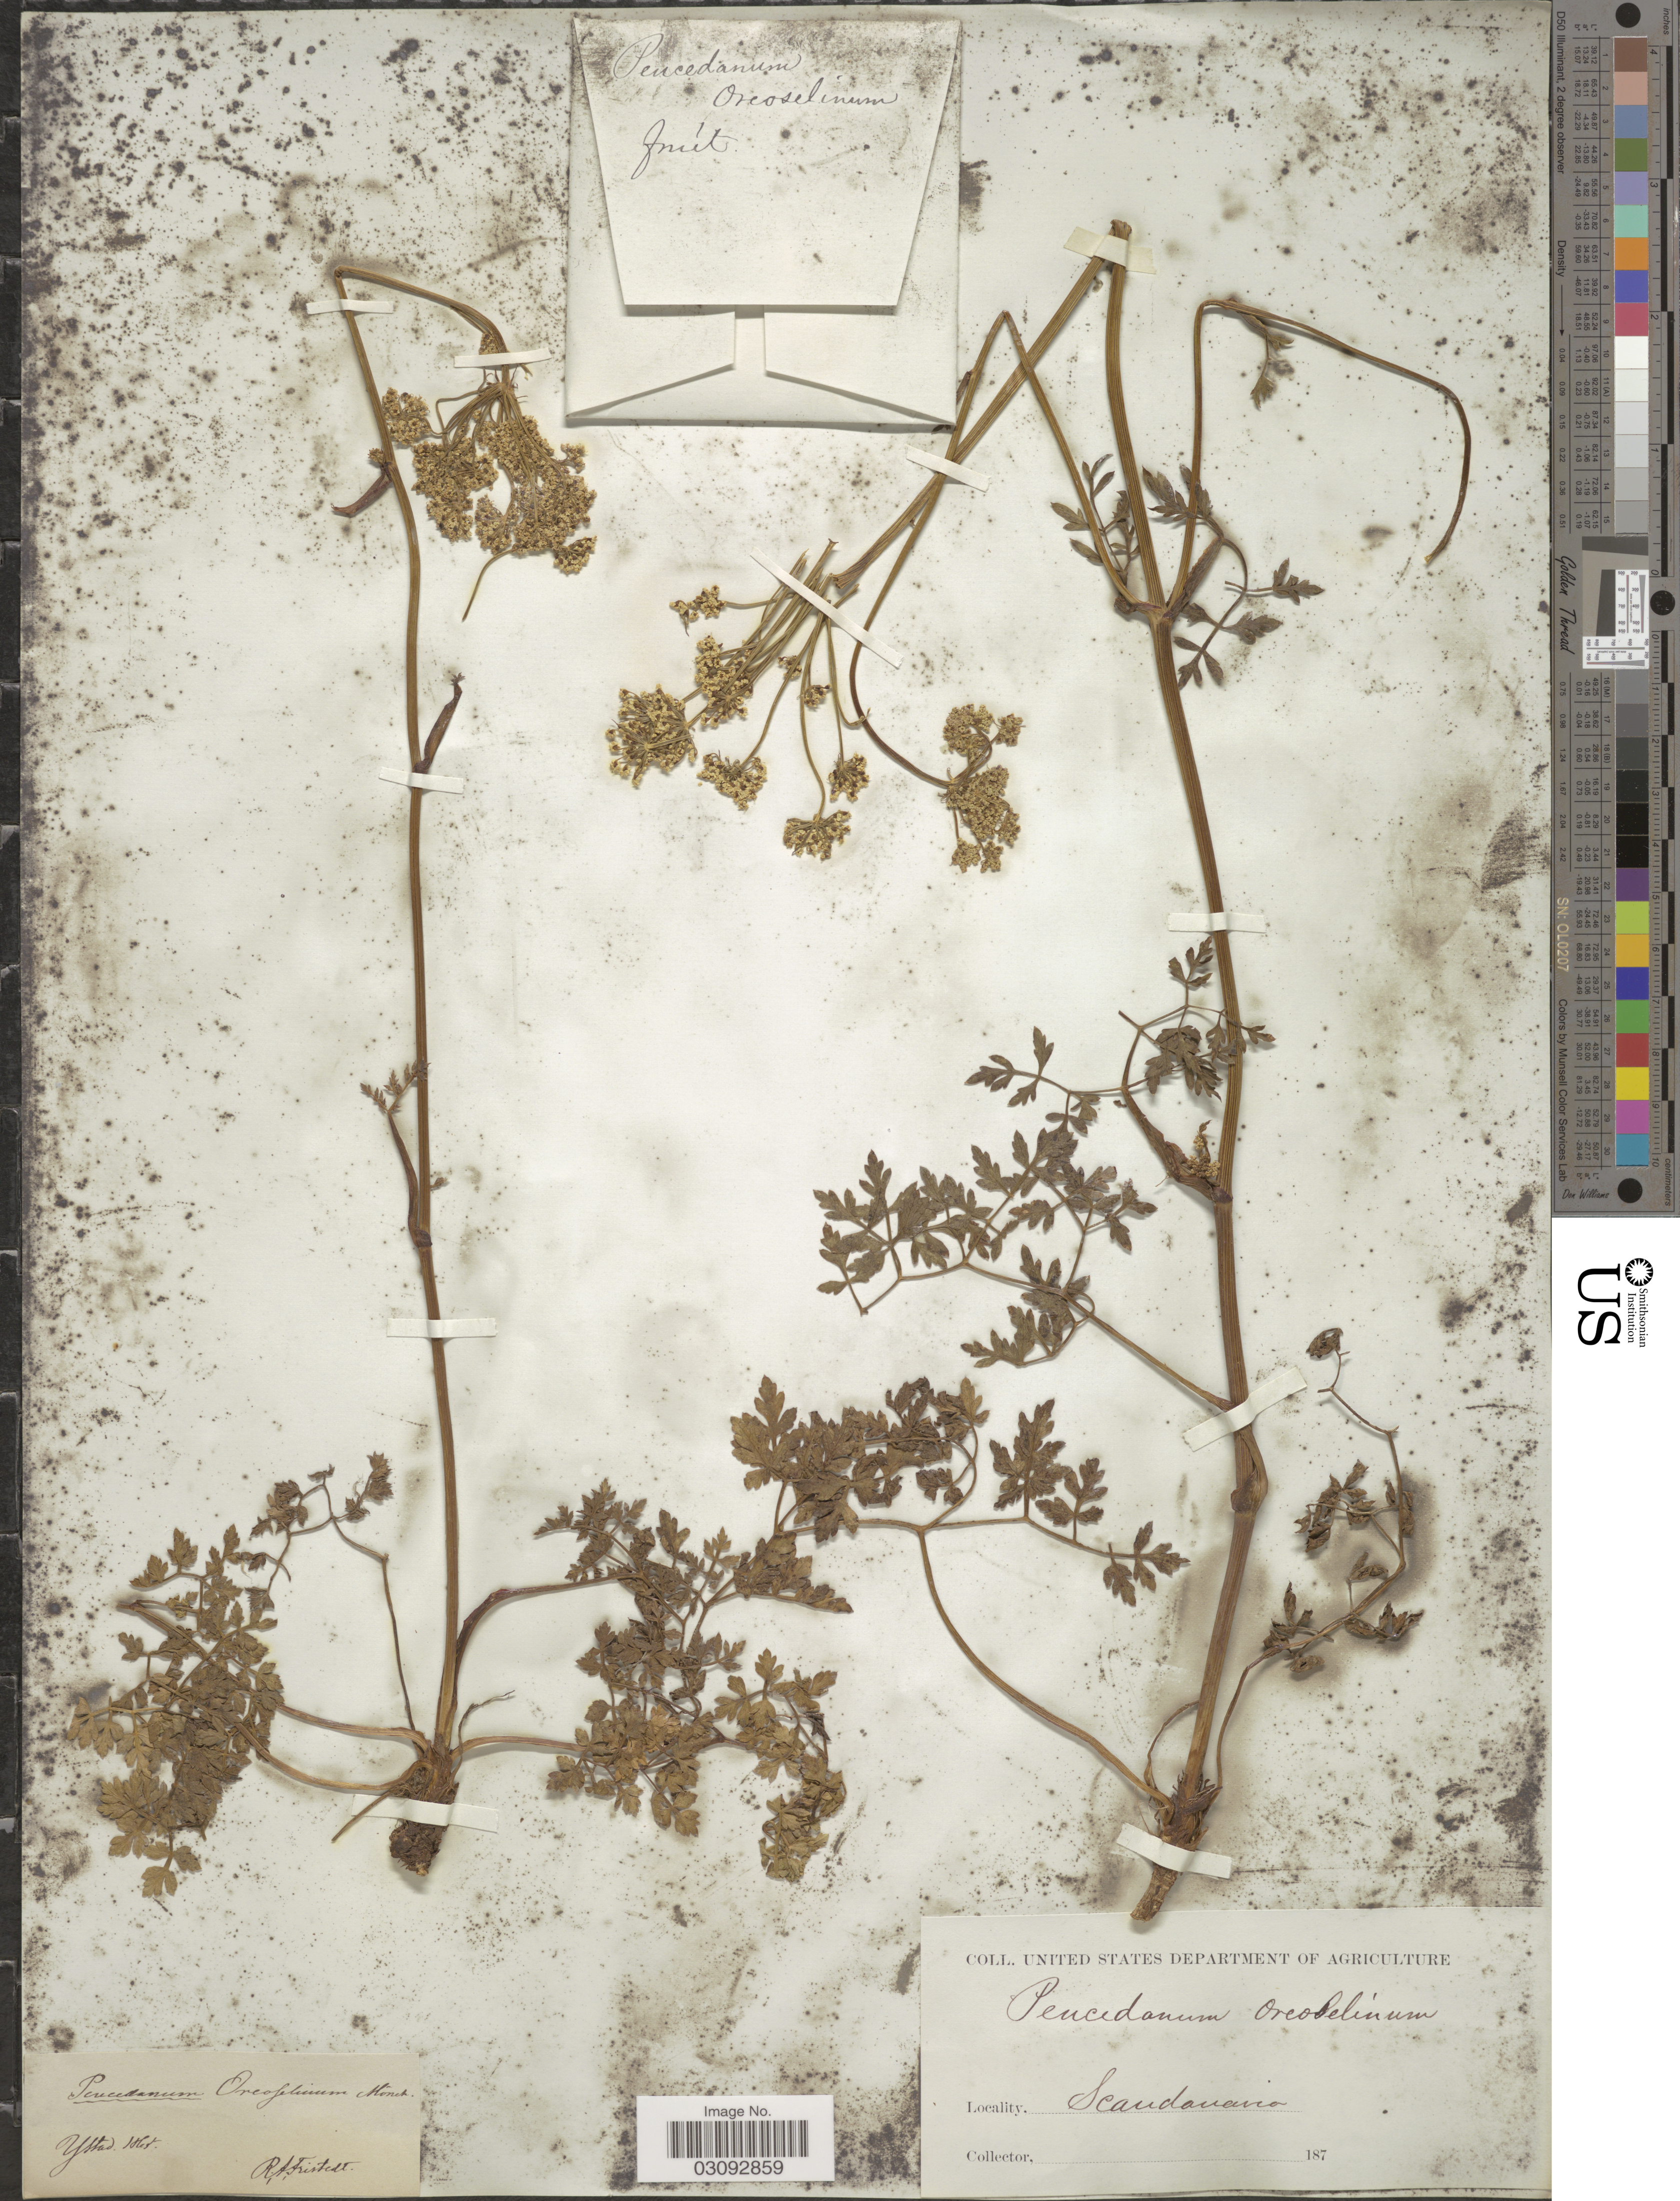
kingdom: Plantae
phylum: Tracheophyta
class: Magnoliopsida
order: Apiales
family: Apiaceae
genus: Peucedanum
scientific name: Peucedanum oreoselinum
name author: (L.) Moench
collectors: R. Fristedt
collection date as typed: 187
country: Sweden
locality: Ystad West, Scandanavia.